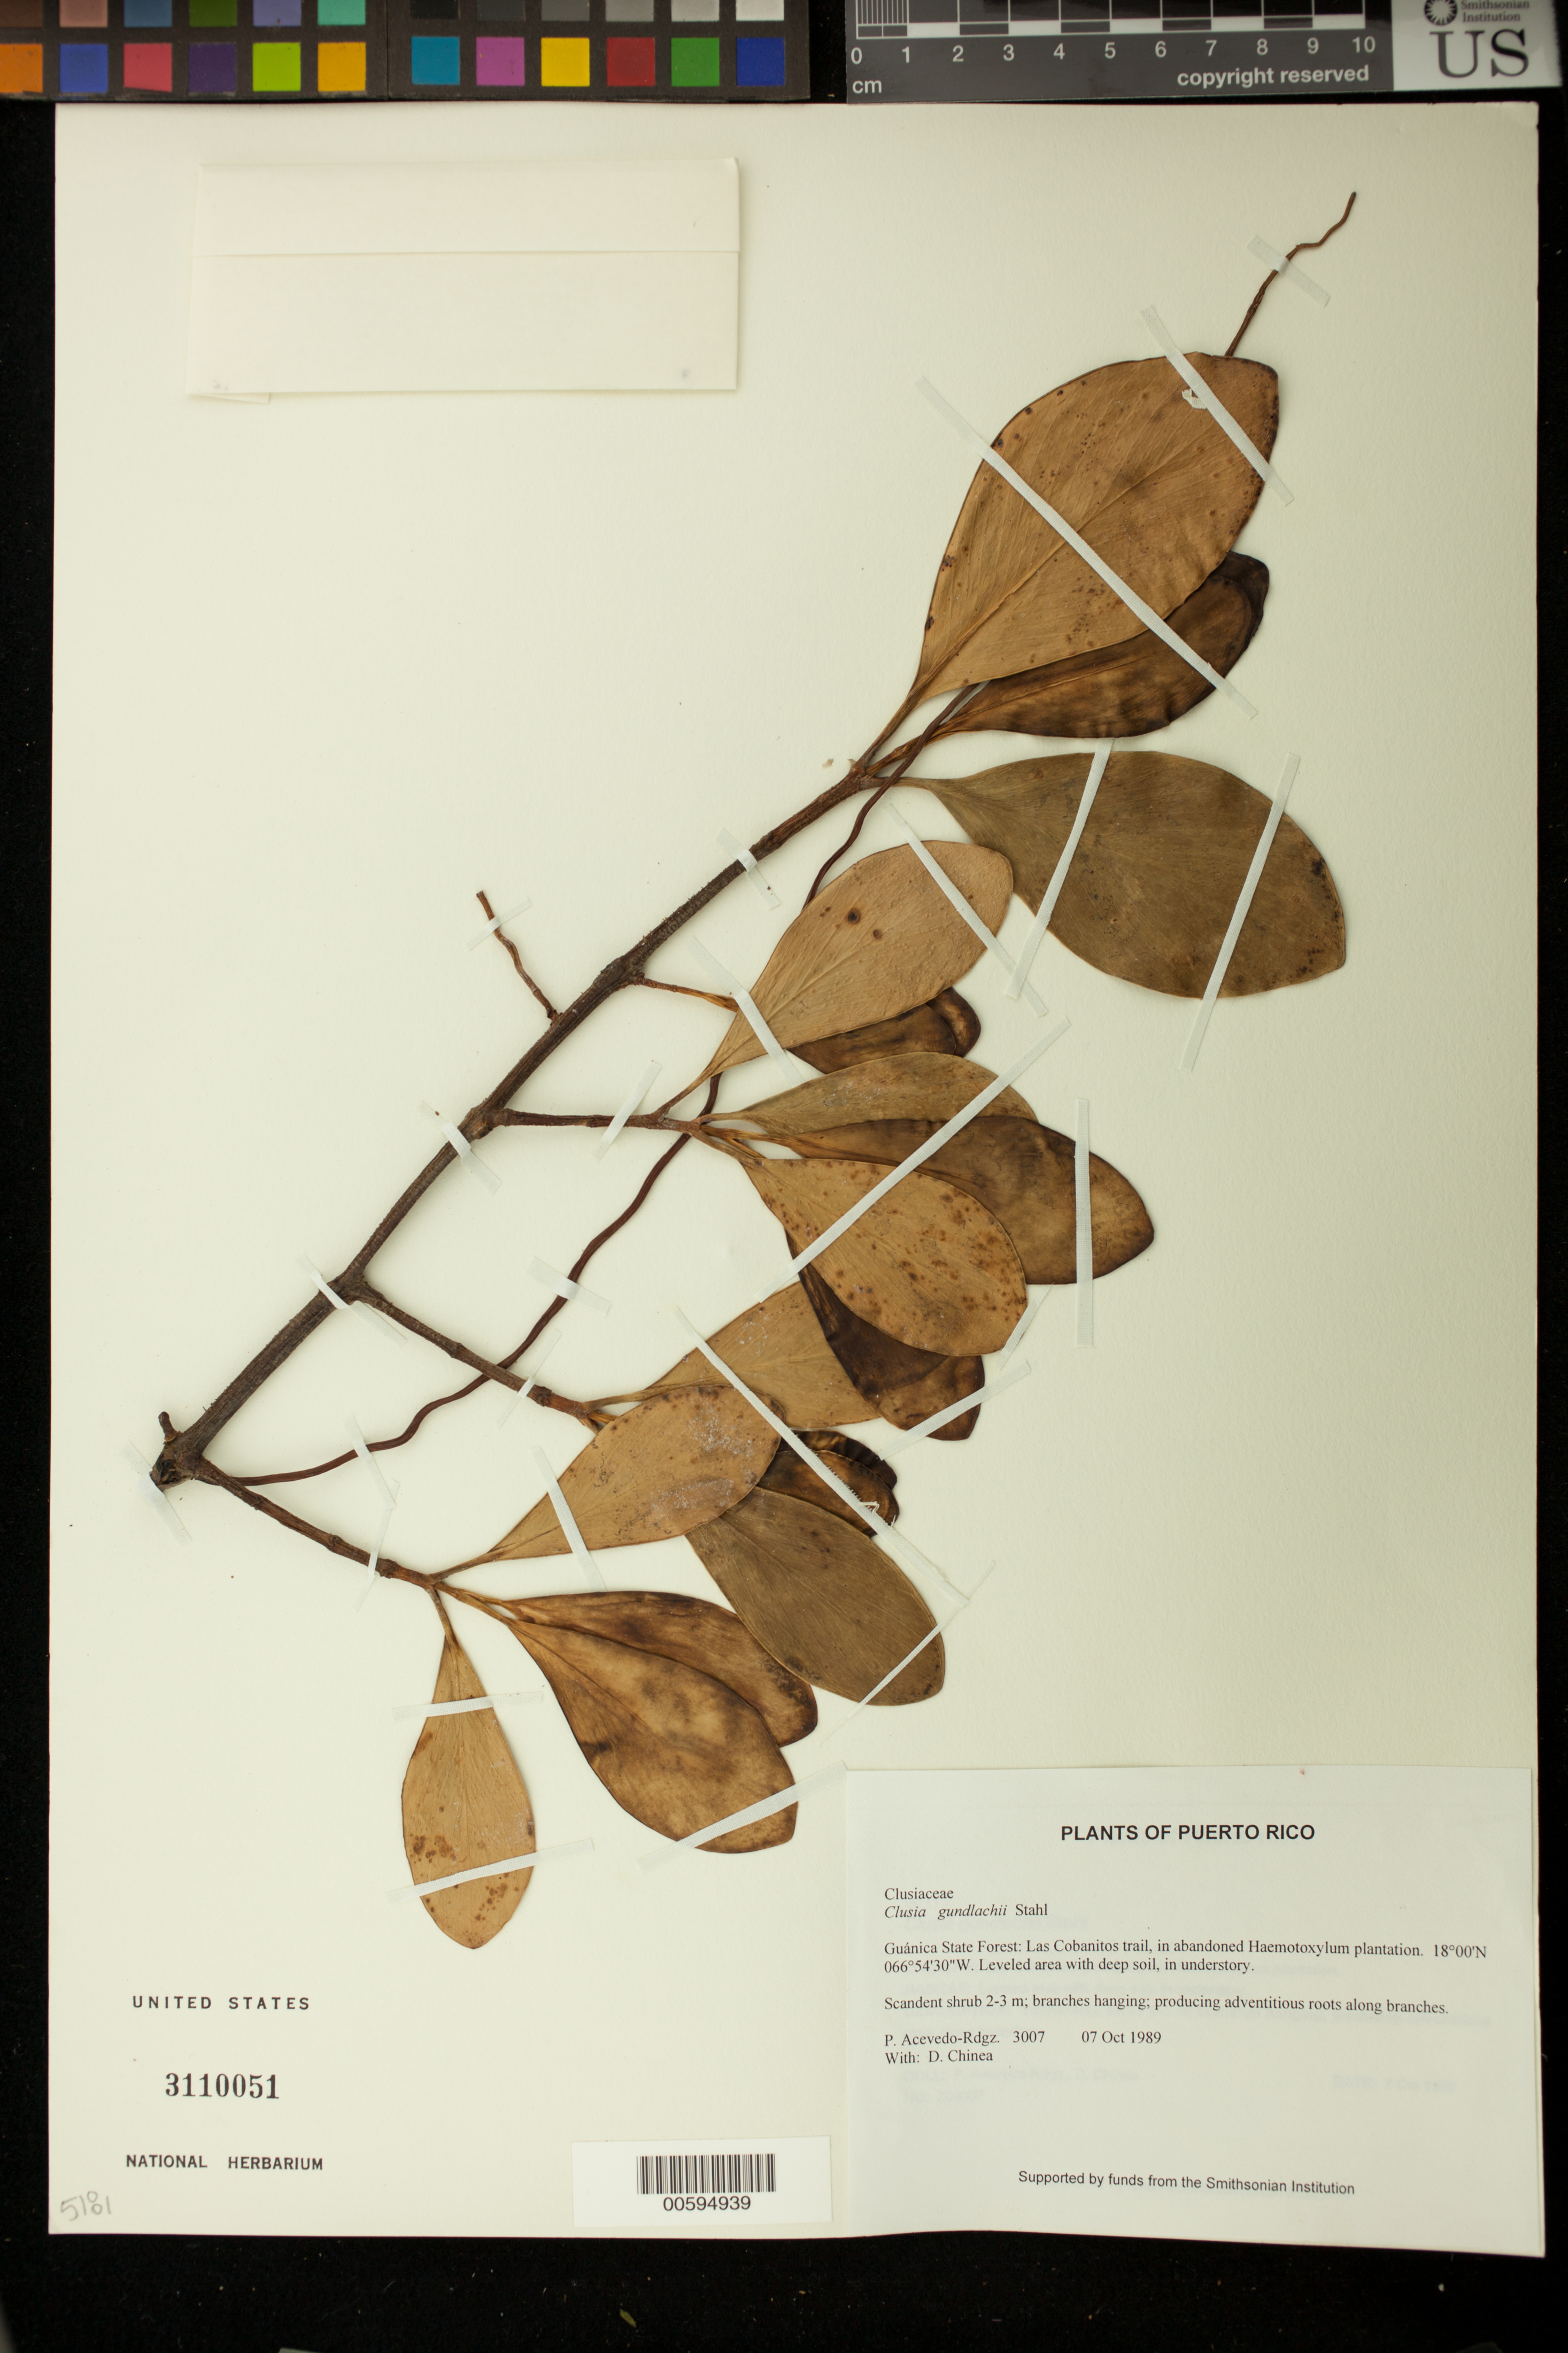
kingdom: Plantae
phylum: Tracheophyta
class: Magnoliopsida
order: Malpighiales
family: Clusiaceae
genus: Clusia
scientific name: Clusia gundlachii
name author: A. Stahl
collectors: P. Acevedo-Rodr. & D. Chinea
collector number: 3007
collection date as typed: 07 Oct 1989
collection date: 1989-10-07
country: Puerto Rico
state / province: Guánica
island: Puerto Rico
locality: Guanica; Guánica Forest Reserve: Las Cobanitos trail, in abandoned Haemotoxylum plantation.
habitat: Leveled area with deep soil, in understory.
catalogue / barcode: US 3110051